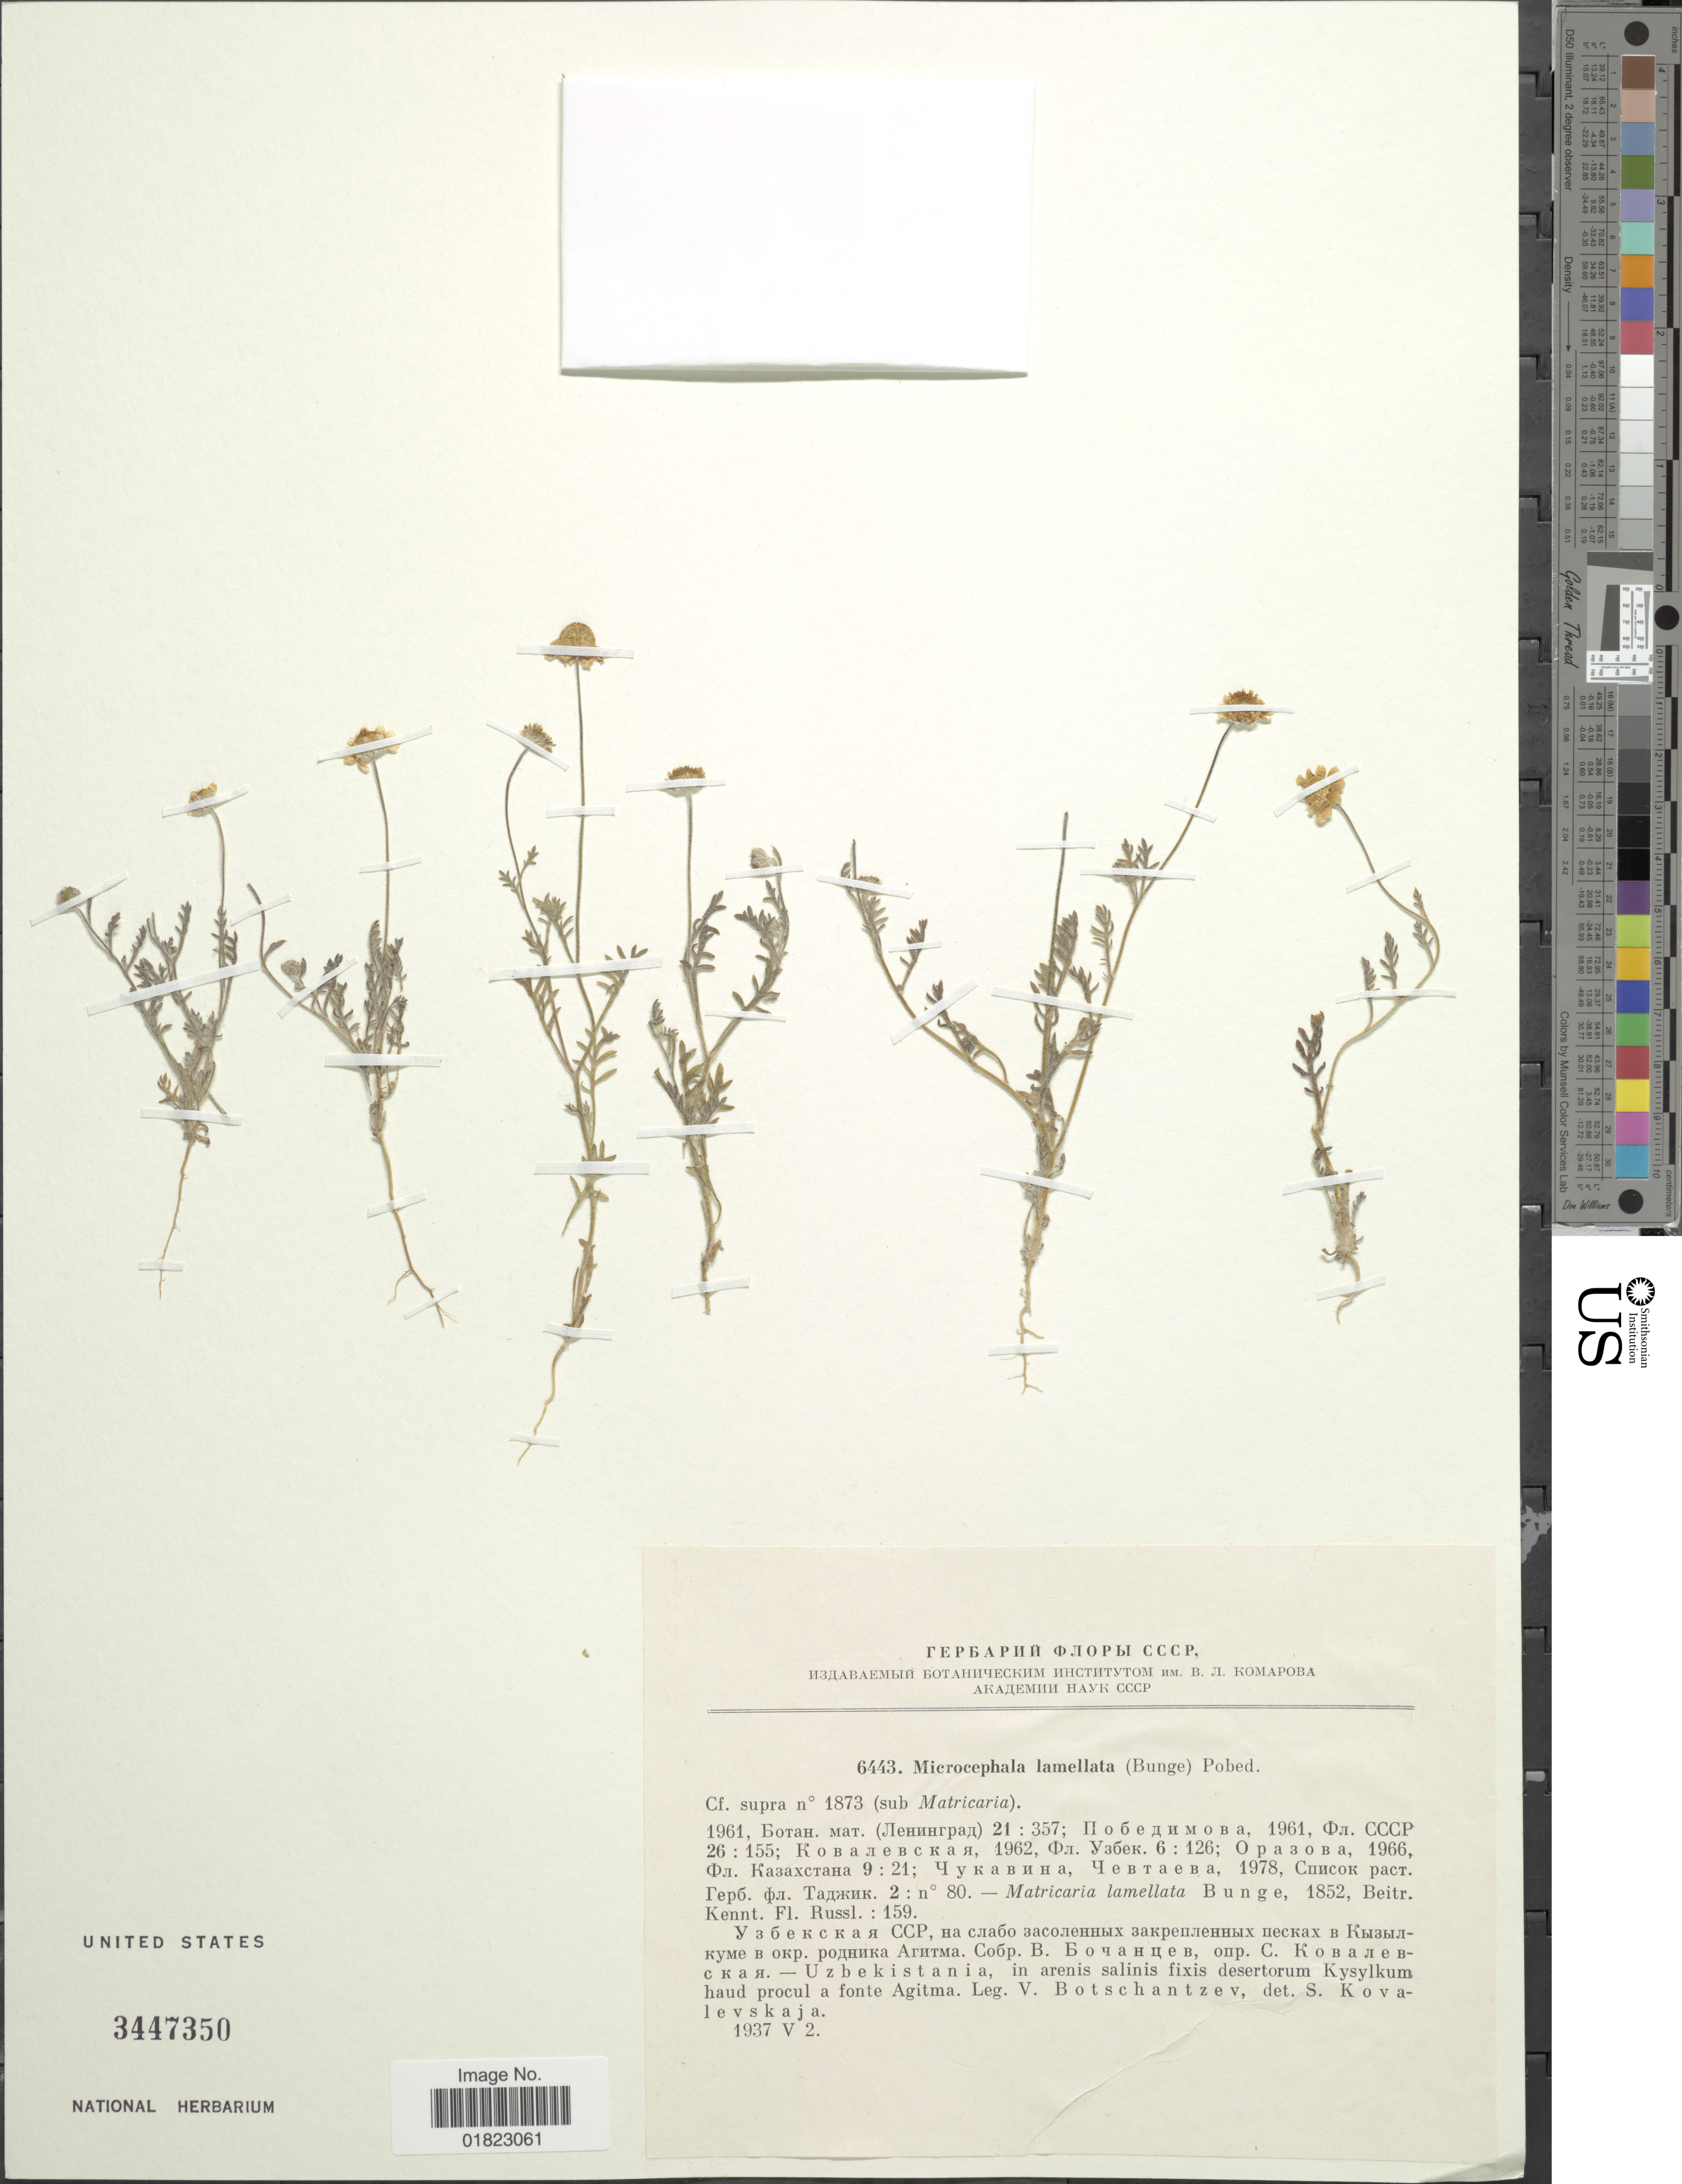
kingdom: Plantae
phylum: Tracheophyta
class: Magnoliopsida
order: Asterales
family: Asteraceae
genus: Microcephala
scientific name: Microcephala lamellata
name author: (Bunge) Pobed.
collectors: V. P. Botschantzev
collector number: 6443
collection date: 1937-05-02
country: Uzbekistan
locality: Uzbekistania, in arenis salinis fixis desertorum Kysylkumhaud procul a fonte Agitma.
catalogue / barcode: US 3447350